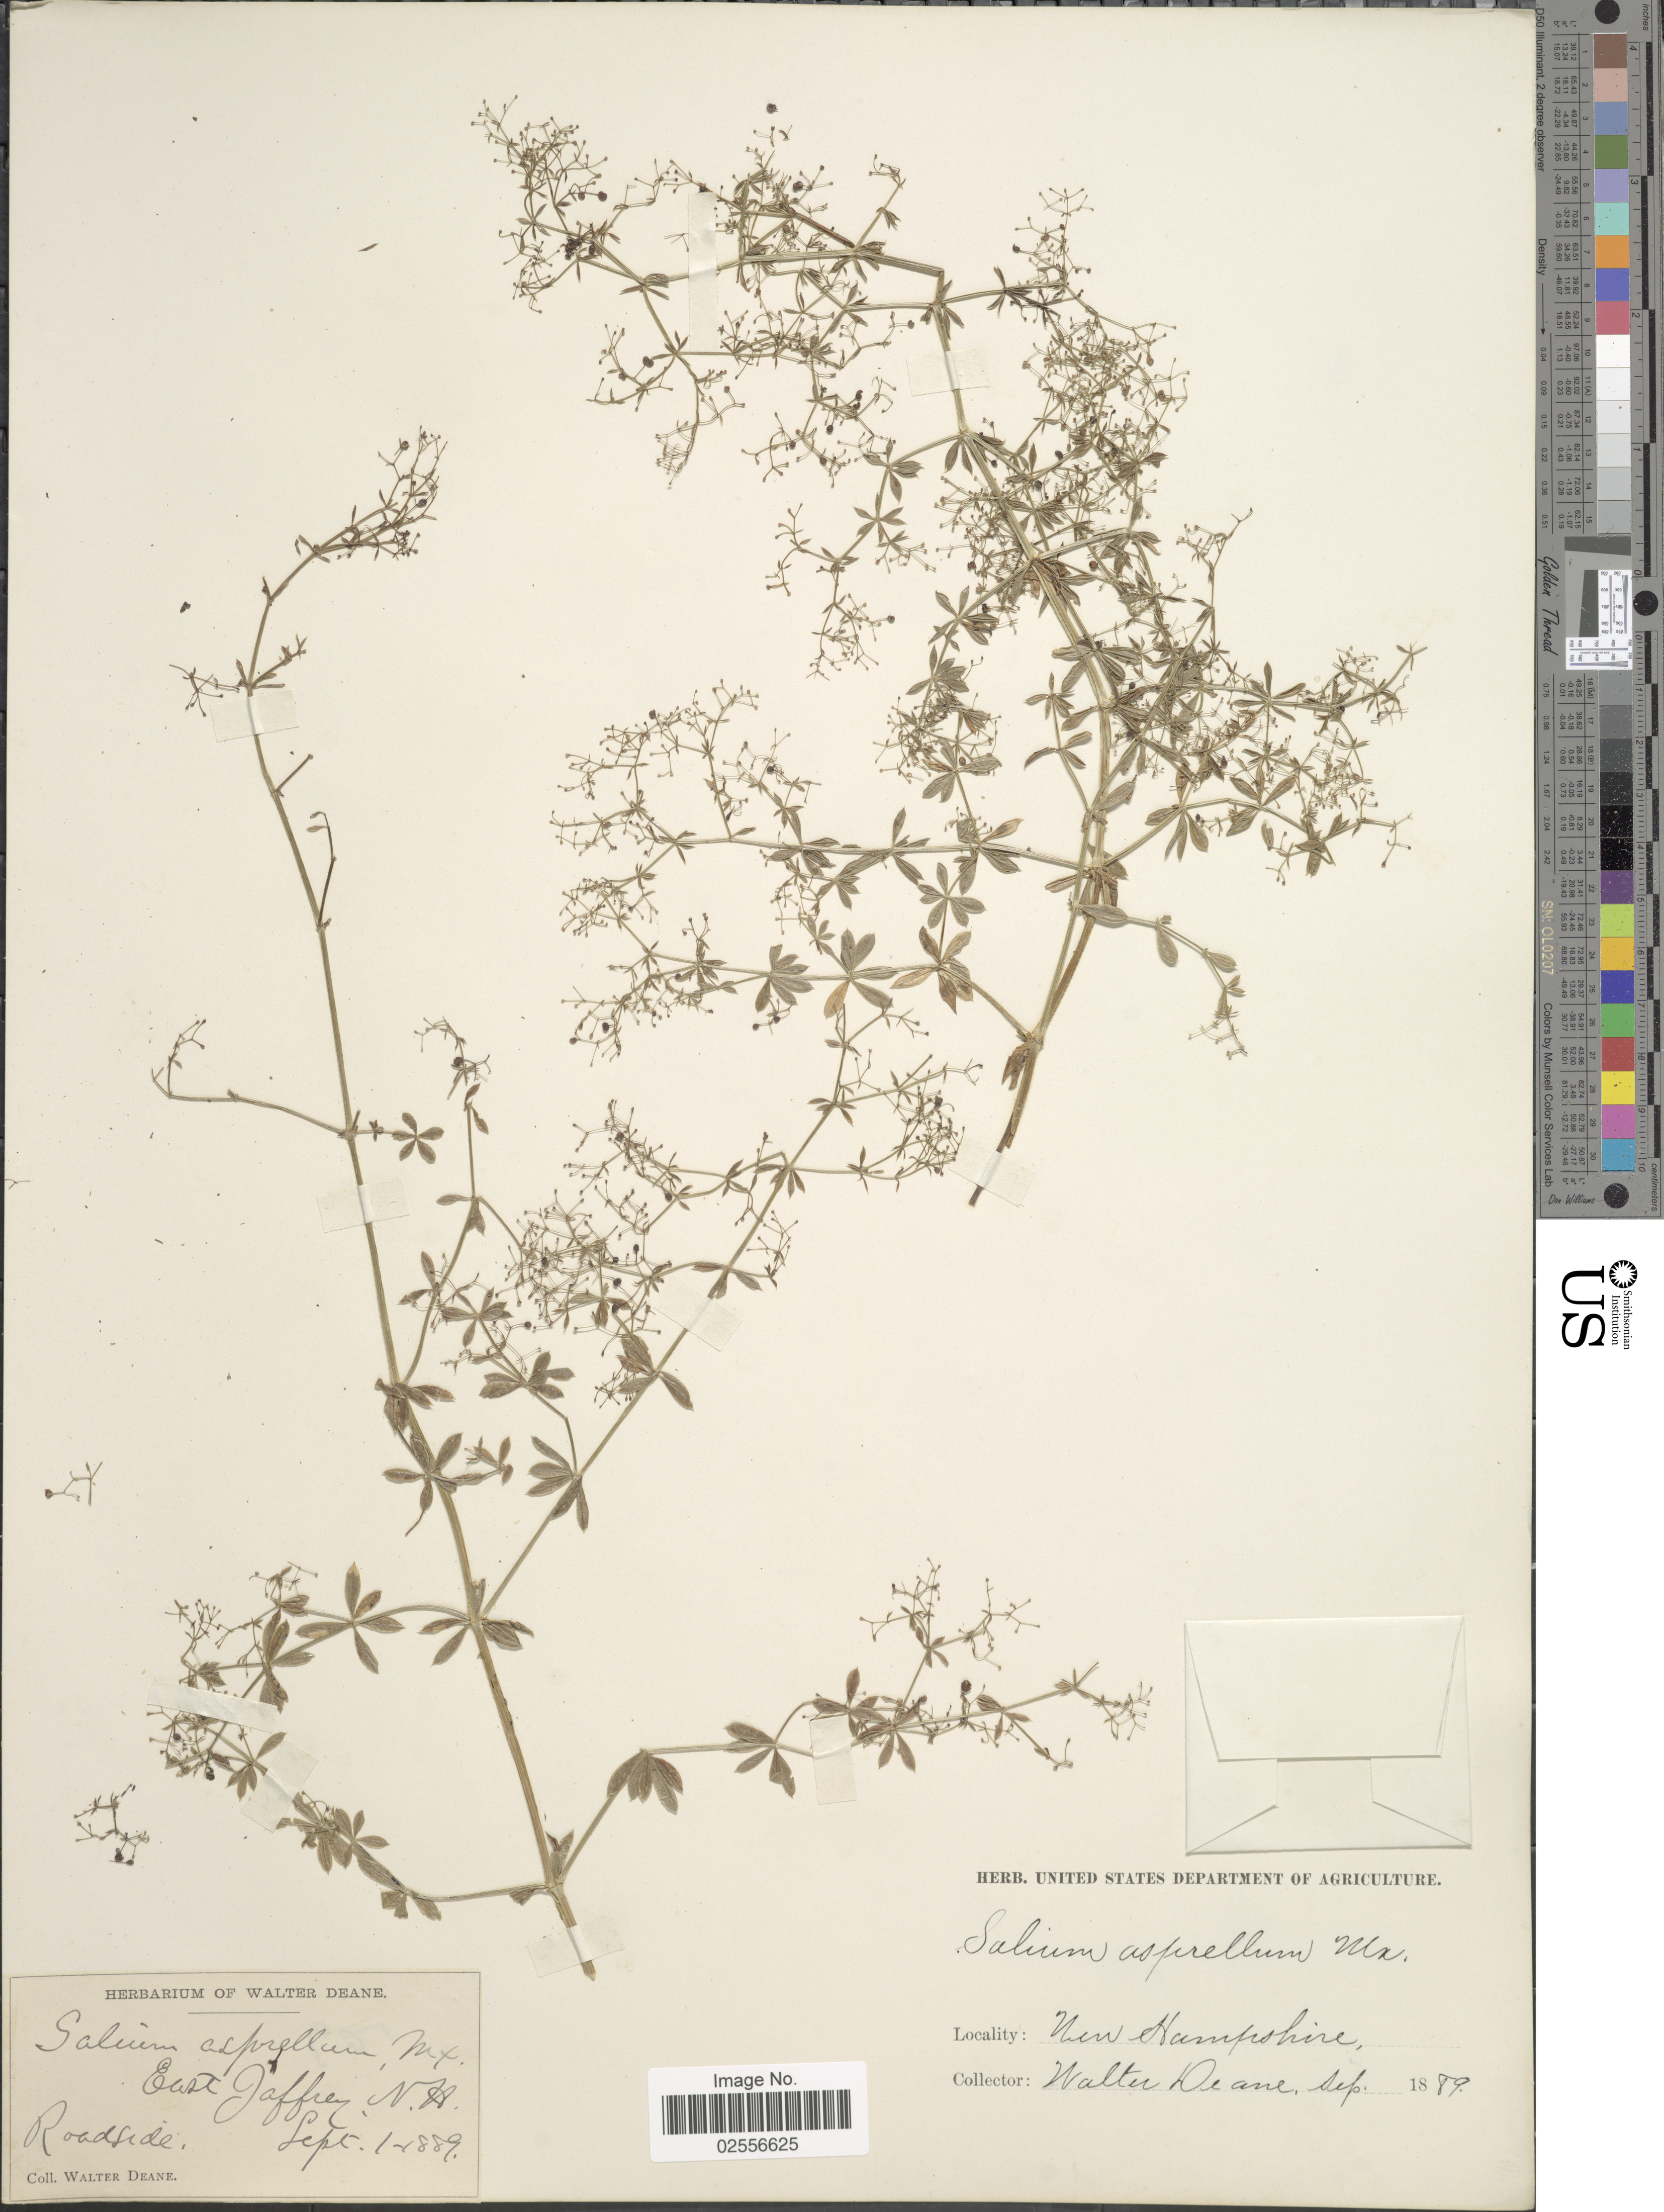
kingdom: Plantae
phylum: Tracheophyta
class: Magnoliopsida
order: Gentianales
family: Rubiaceae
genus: Galium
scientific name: Galium asprellum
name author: Michx.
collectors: W. Deane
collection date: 1889-09-01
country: United States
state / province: New Hampshire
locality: East Jaffrey, Roaside